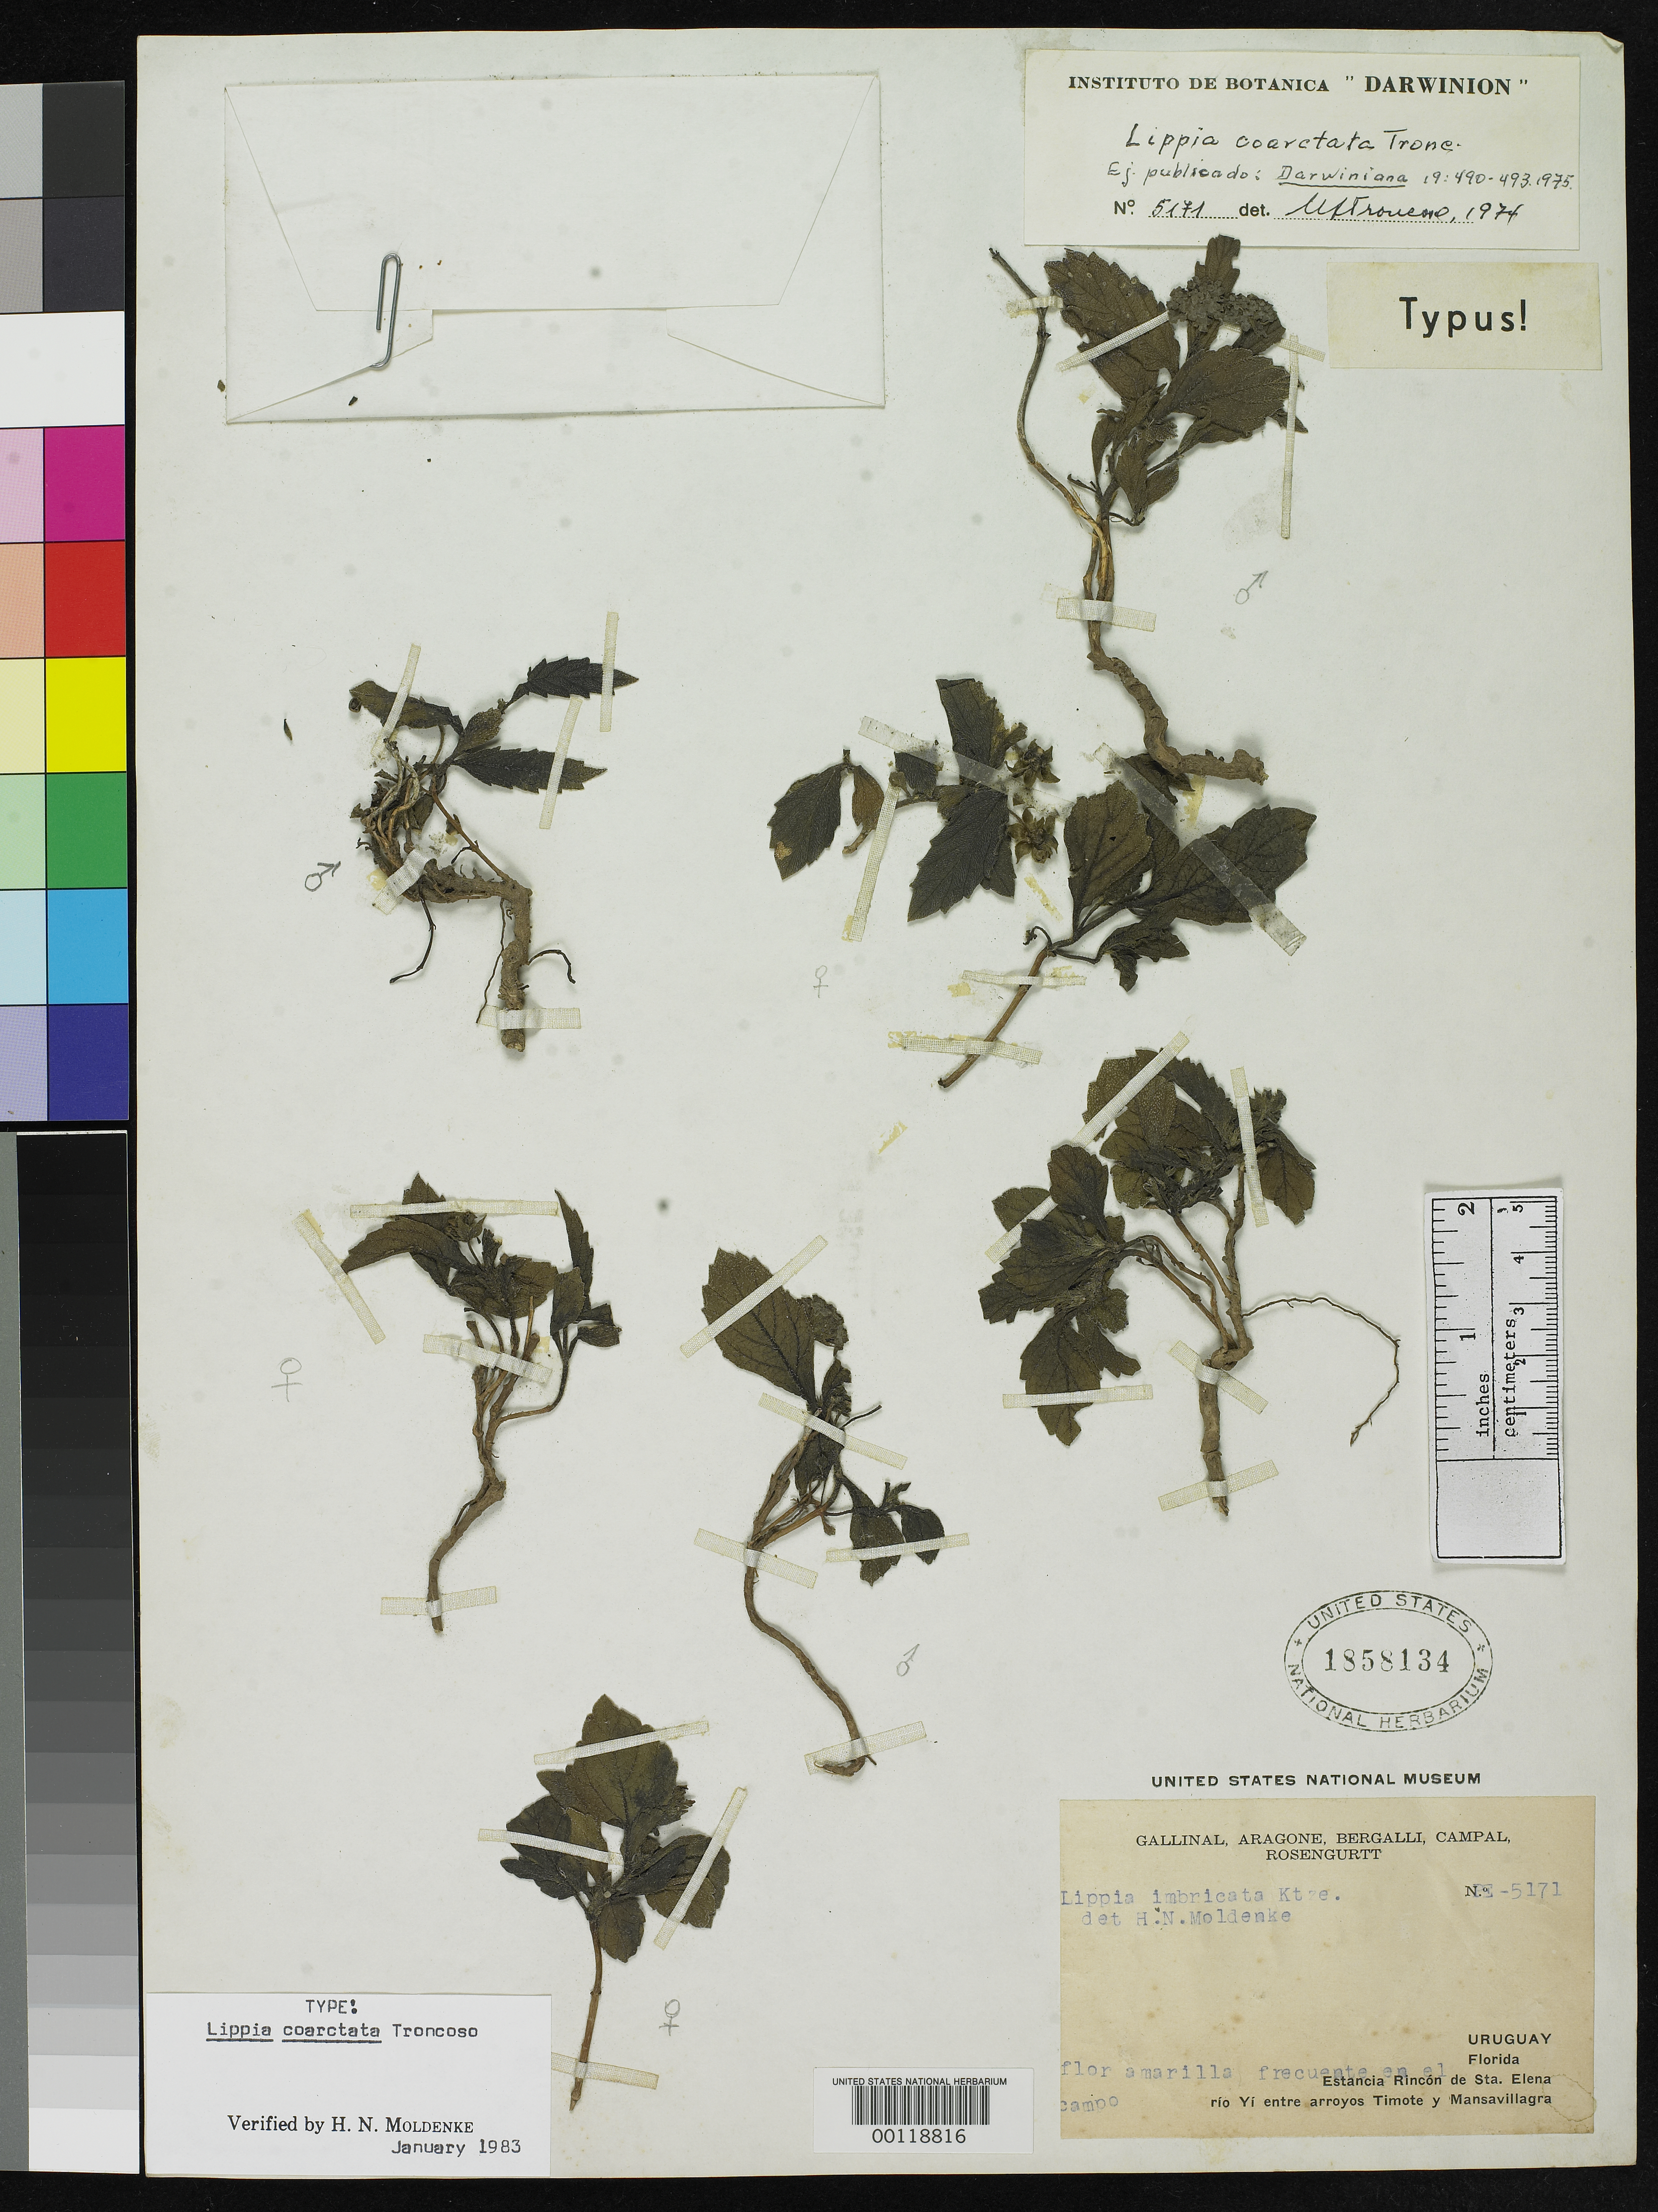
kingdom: Plantae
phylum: Tracheophyta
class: Magnoliopsida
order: Lamiales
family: Verbenaceae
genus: Lippia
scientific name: Lippia coarctata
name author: Troncoso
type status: Holotype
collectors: B. Rosengurtt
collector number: PE-5171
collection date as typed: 21 Apr 1943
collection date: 1943-04-21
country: Uruguay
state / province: Florida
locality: Rio Yi, between Timote and Mansavillagra arroyos, estancia Rincon de Santa Elena.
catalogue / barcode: US 1858134